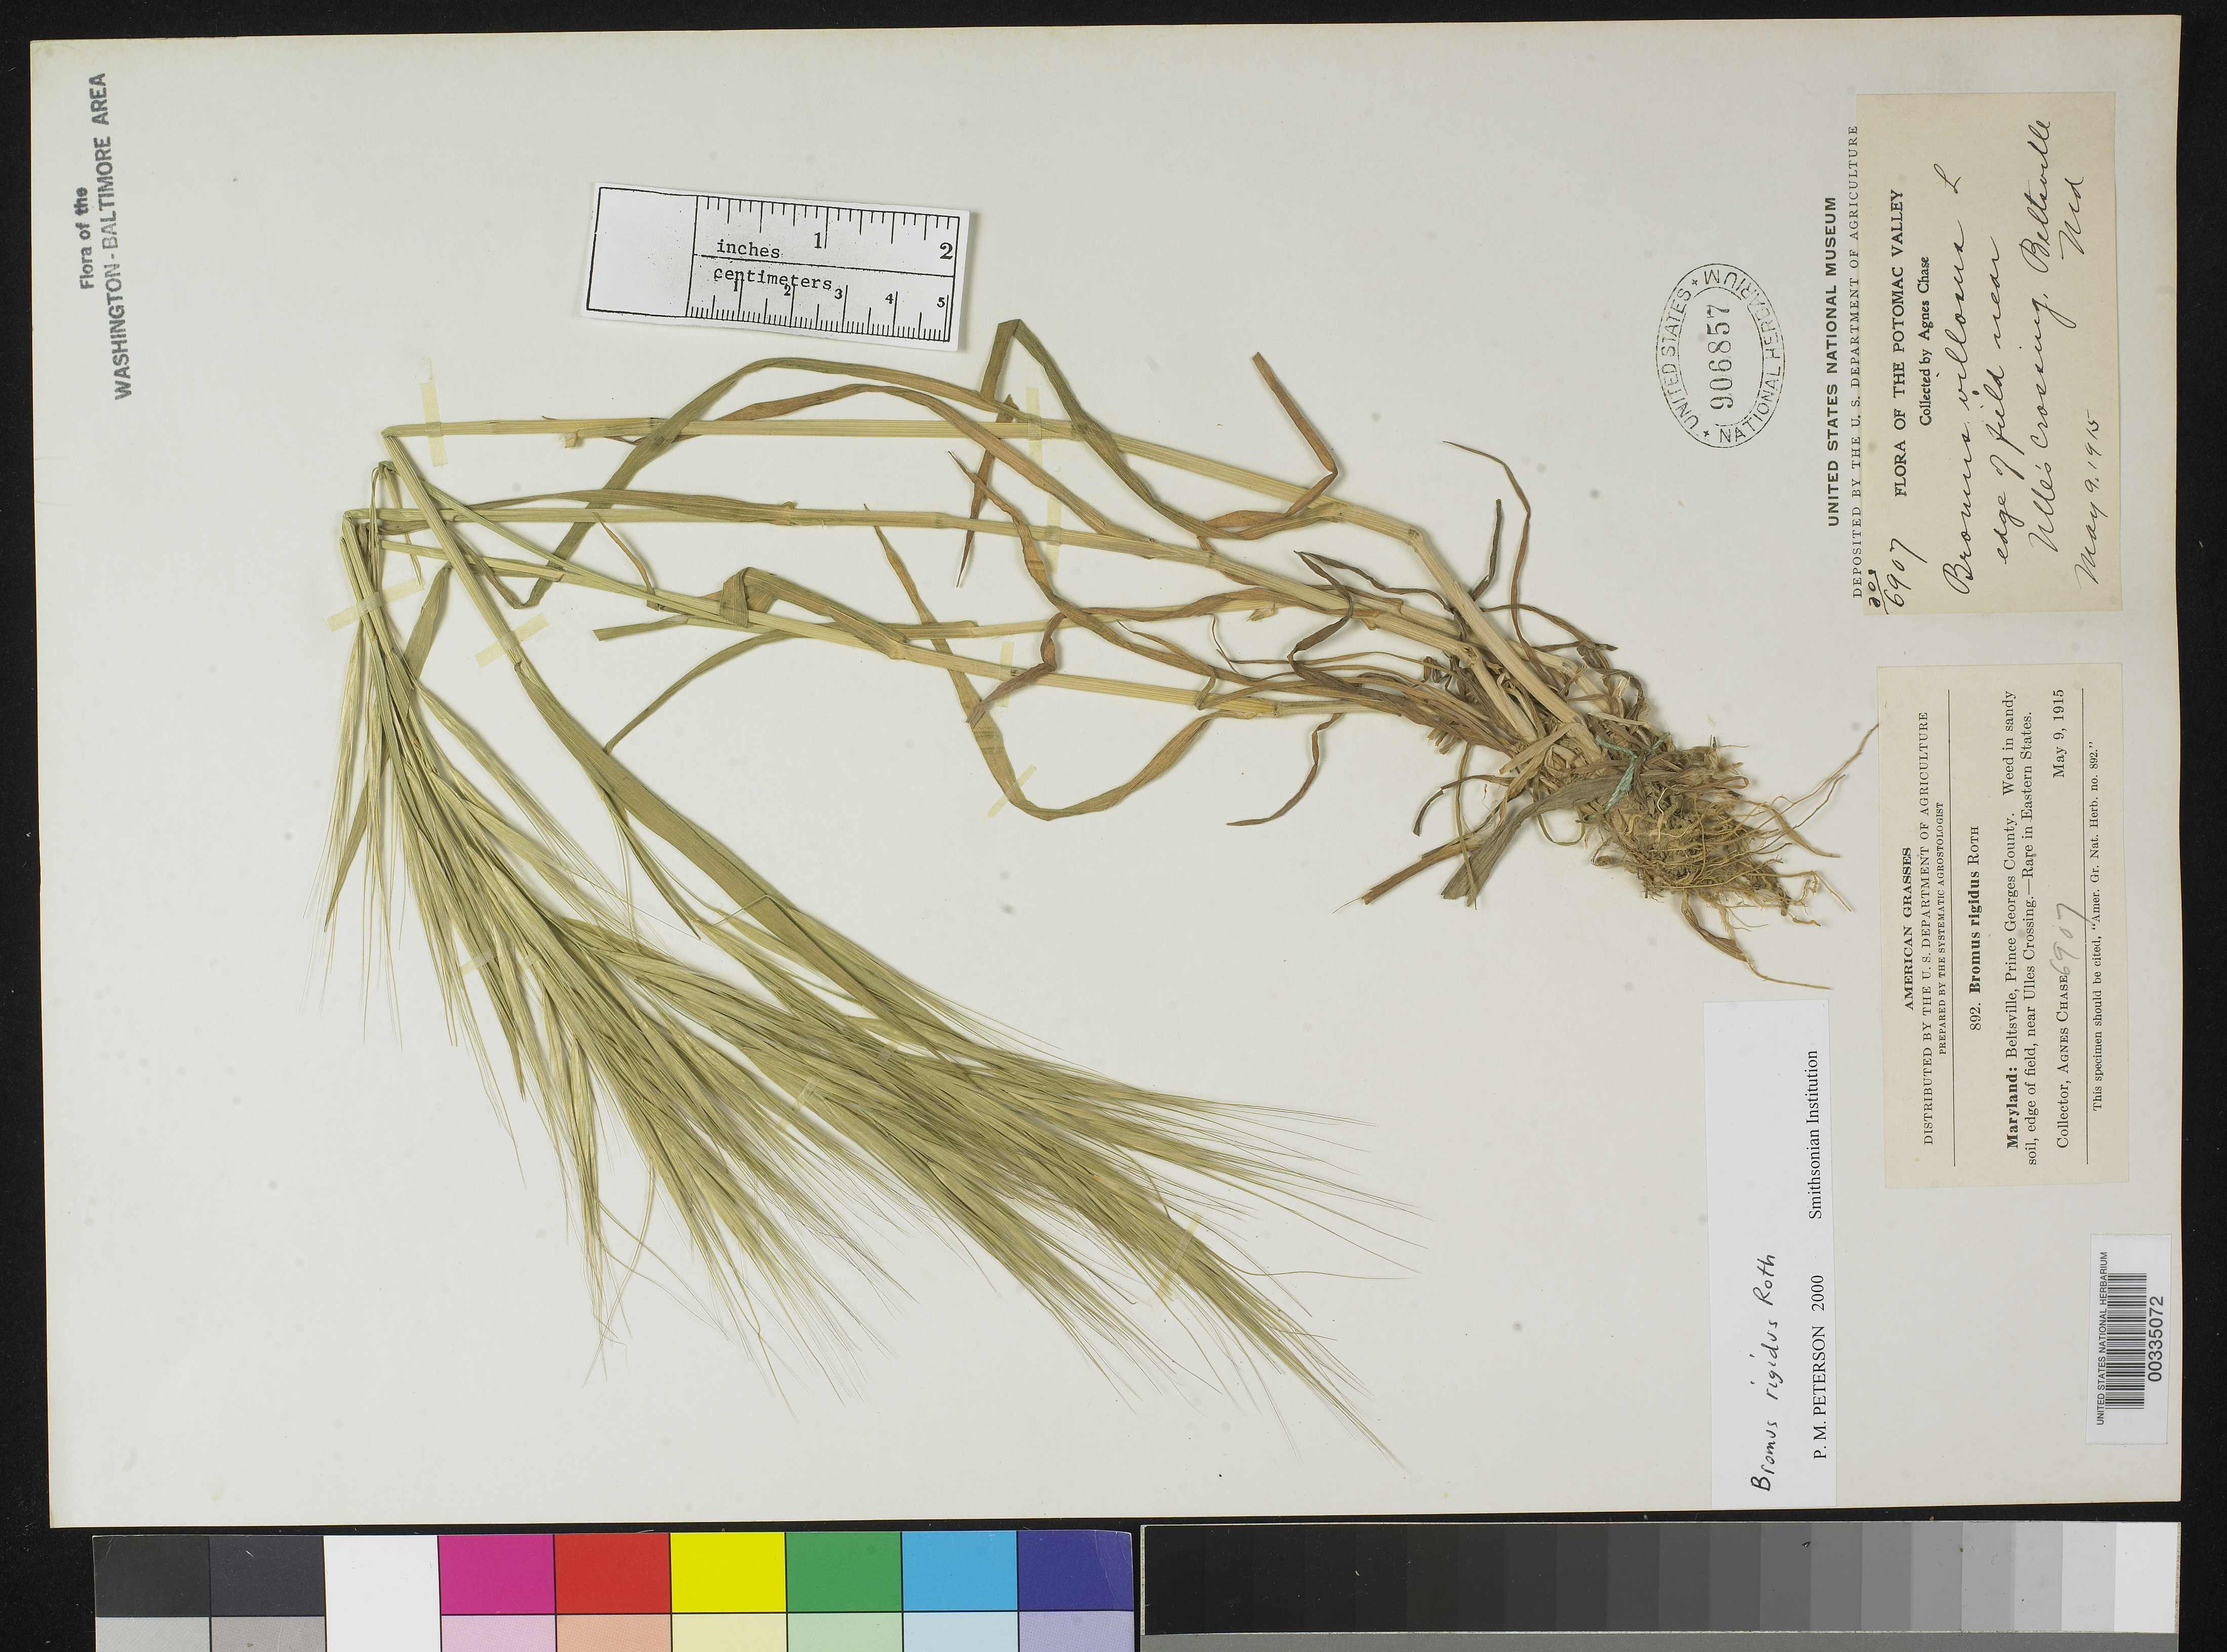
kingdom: Plantae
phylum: Tracheophyta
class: Liliopsida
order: Poales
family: Poaceae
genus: Bromus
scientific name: Bromus rigidus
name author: Roth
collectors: A. Chase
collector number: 892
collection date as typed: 09 May 1915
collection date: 1915-05-09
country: United States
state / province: Maryland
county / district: Prince George's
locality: Beltsville, near Ulles Crossing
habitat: Sandy soil, edge of field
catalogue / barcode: US 906857